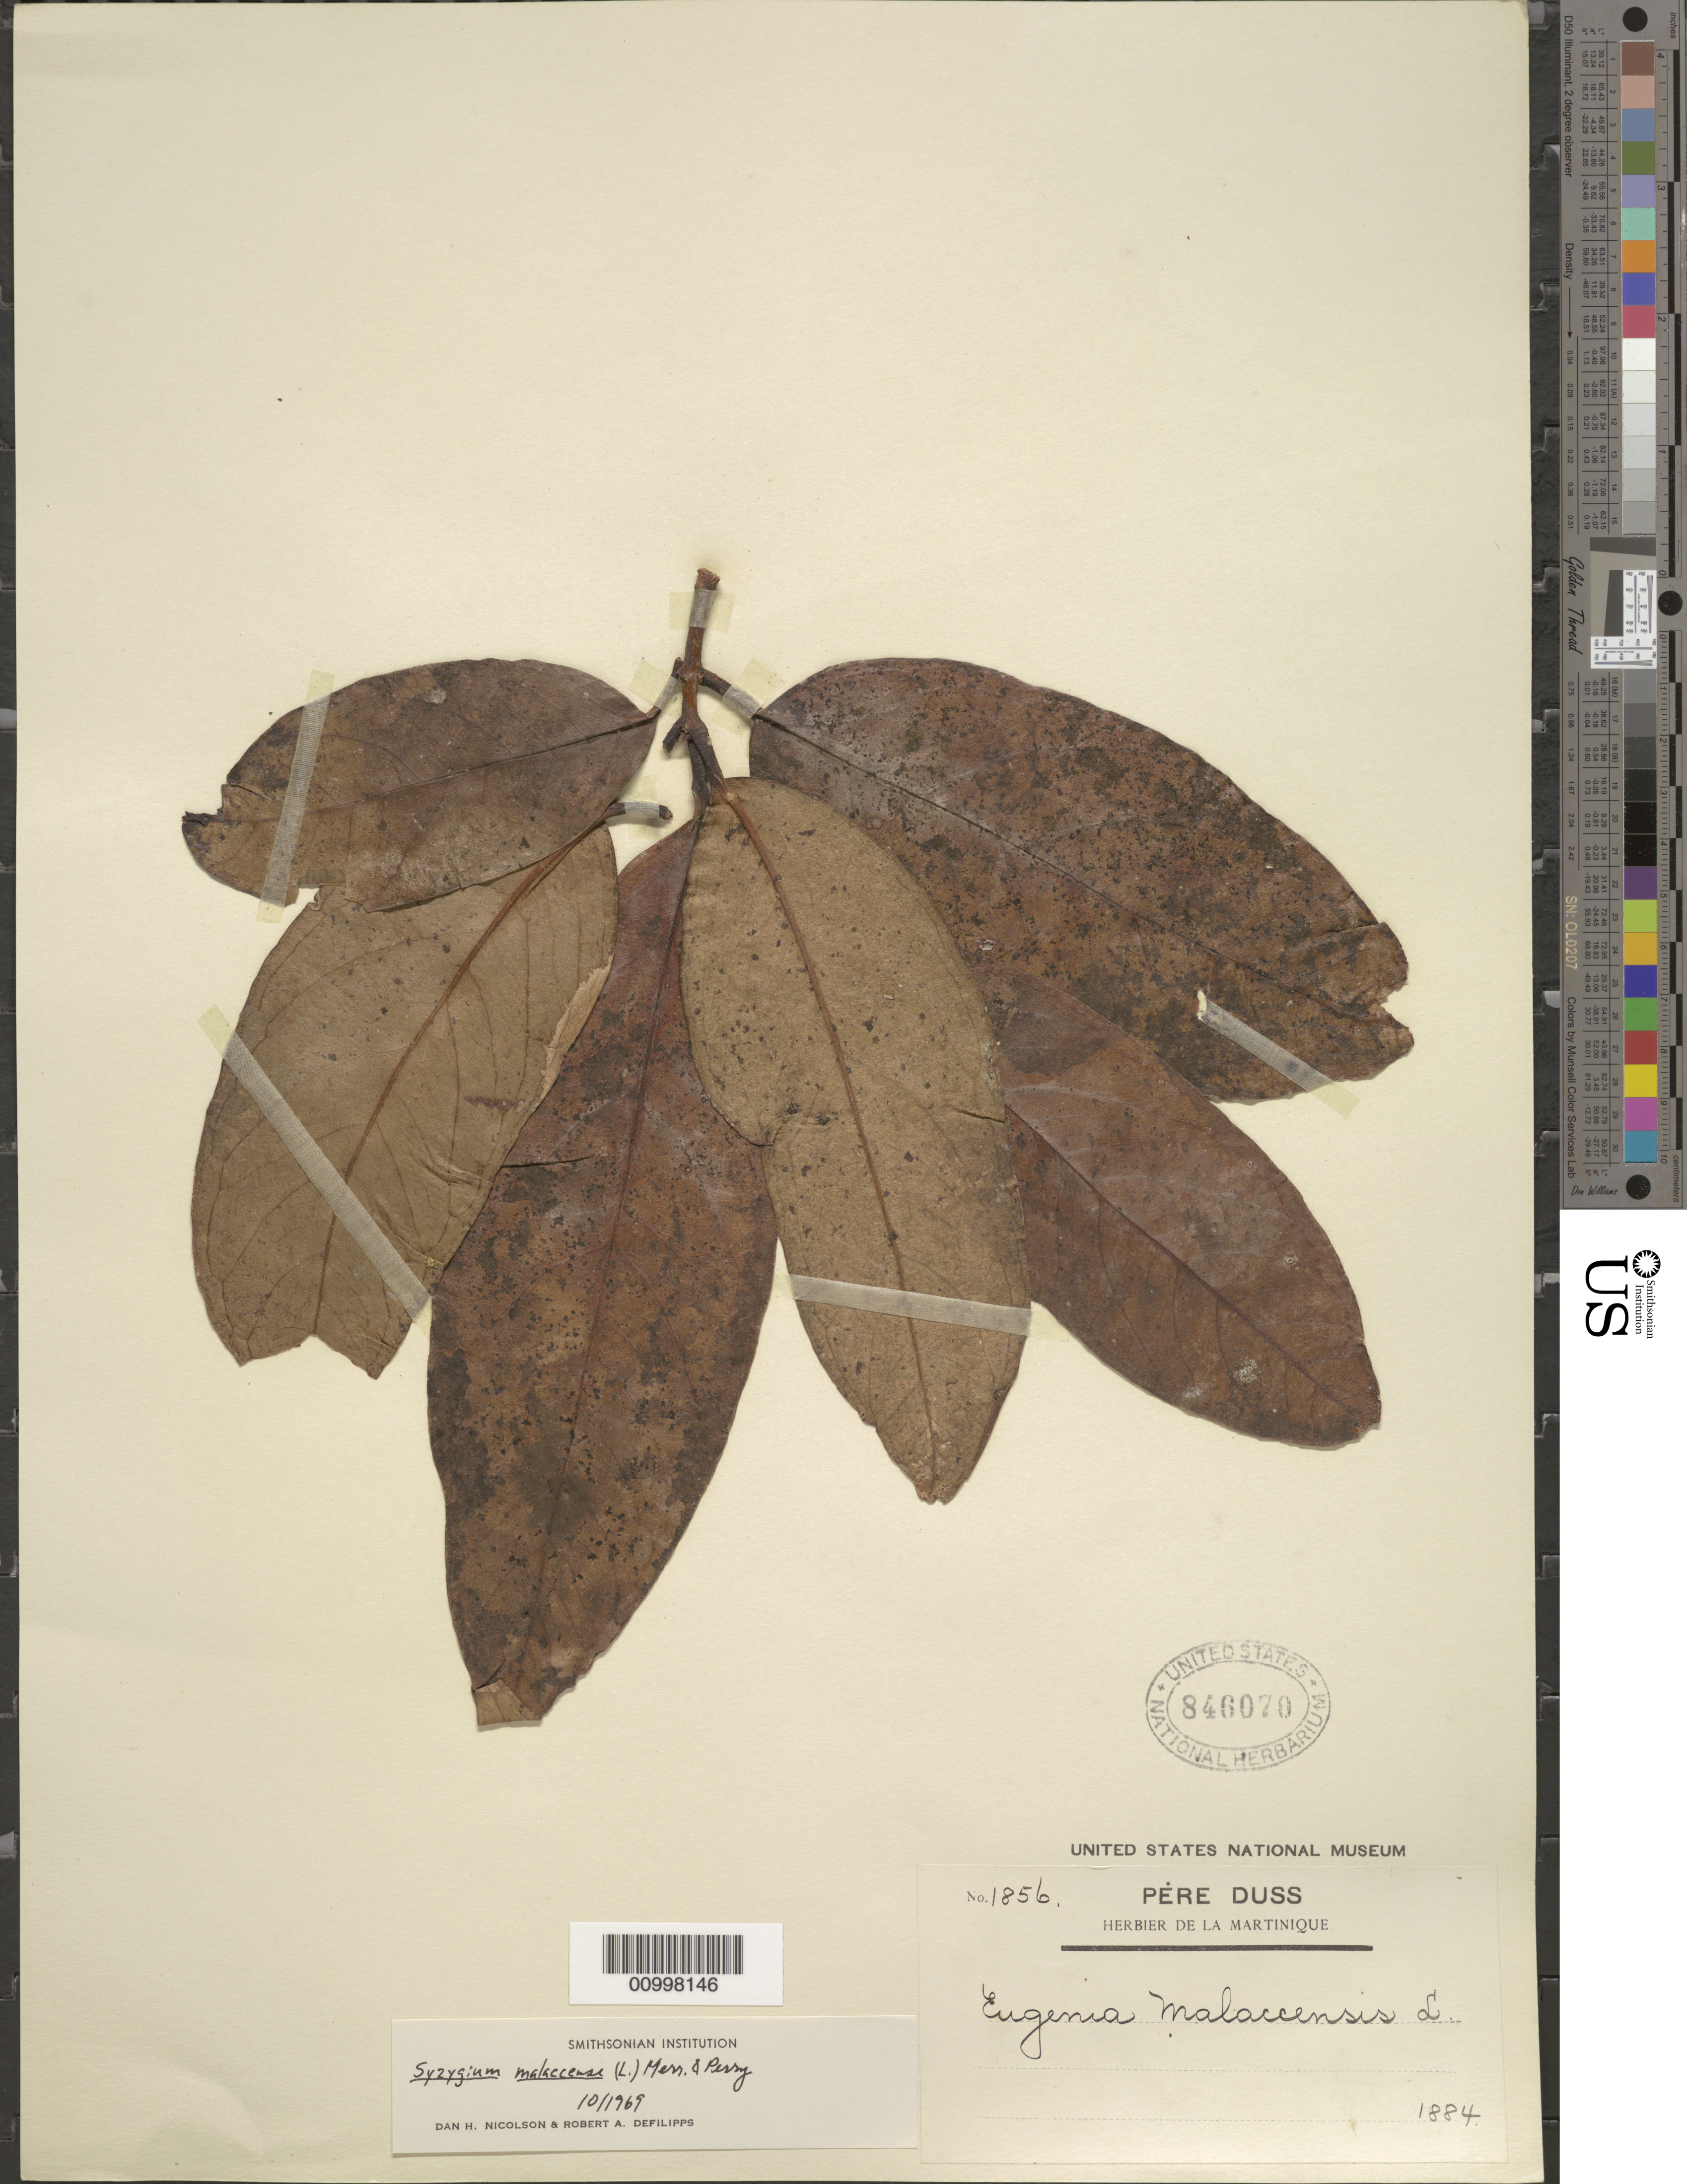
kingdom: Plantae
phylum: Tracheophyta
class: Magnoliopsida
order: Myrtales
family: Myrtaceae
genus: Syzygium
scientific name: Syzygium malaccense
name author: (L.) Merr. & L.M. Perry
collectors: Père Duss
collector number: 1856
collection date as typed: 1884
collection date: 1884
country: Martinique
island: Martinique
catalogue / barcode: US 846070